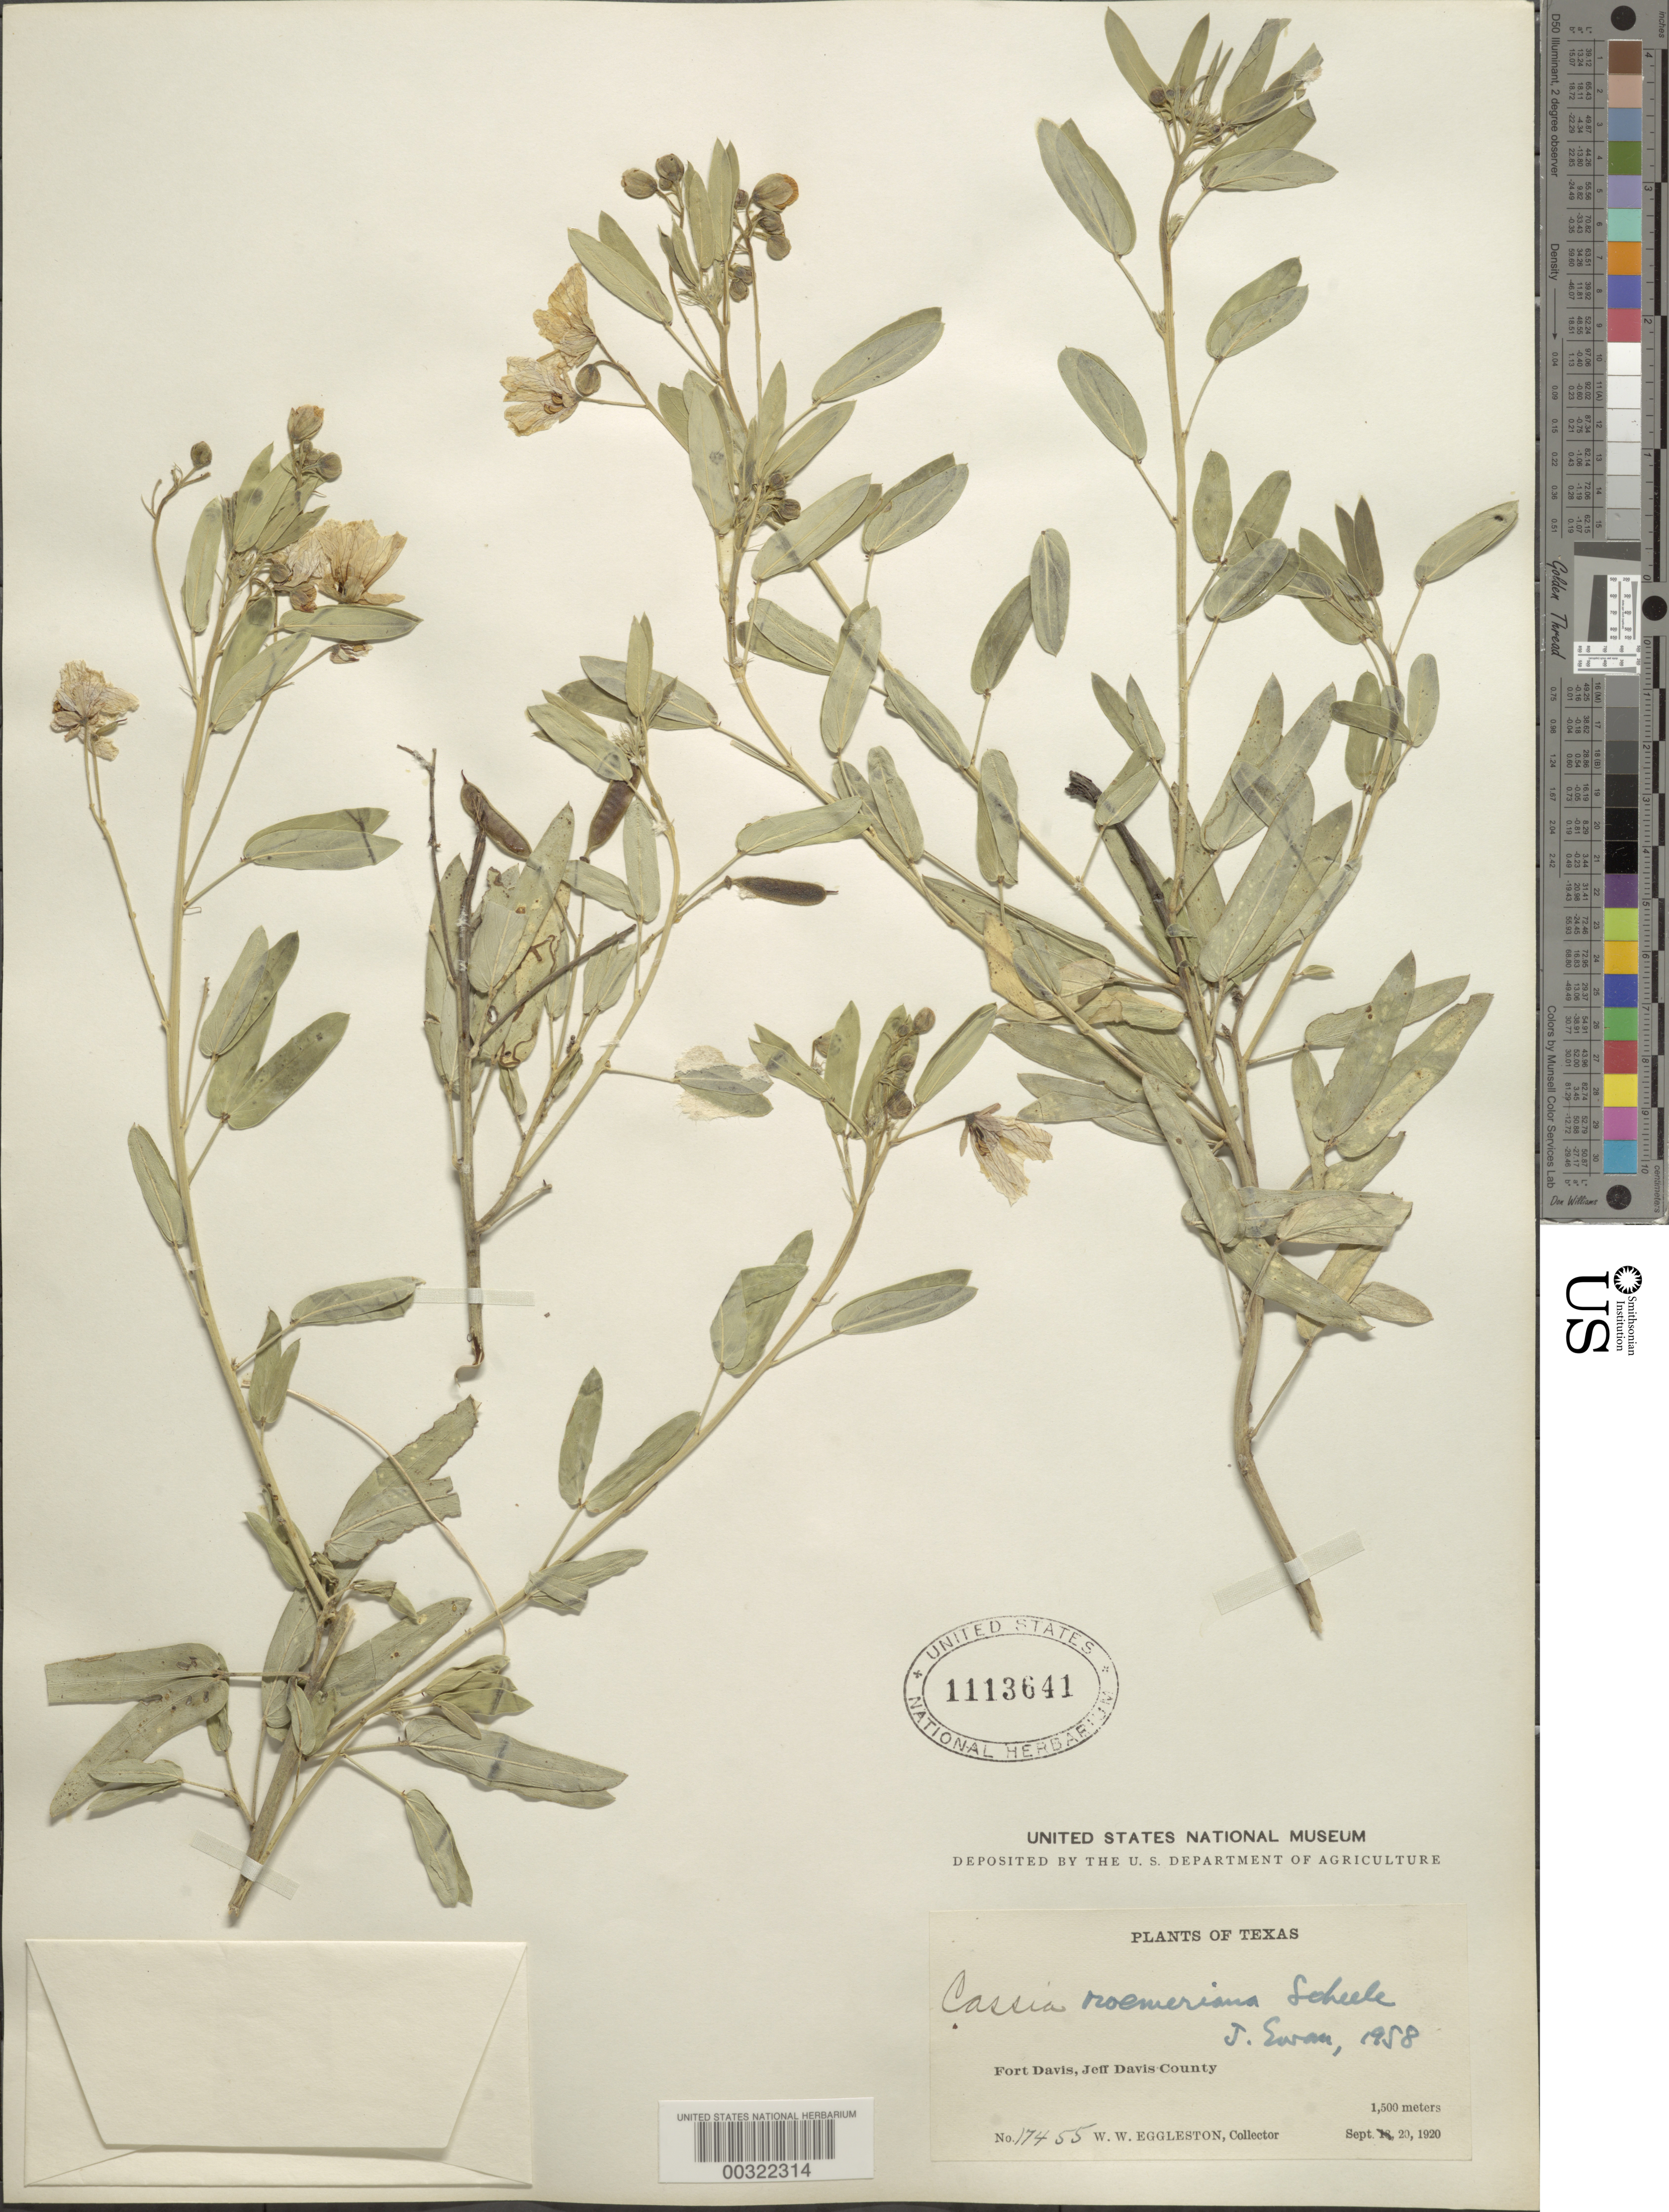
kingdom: Plantae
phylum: Tracheophyta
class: Magnoliopsida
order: Fabales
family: Fabaceae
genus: Senna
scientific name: Senna roemeriana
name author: (Scheele) H.S. Irwin & Barneby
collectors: W. W. Eggleston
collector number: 17455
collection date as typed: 20 Sep 1920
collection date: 1920-09-20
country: United States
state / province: Texas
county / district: Jeff Davis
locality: Fort davis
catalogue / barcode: US 1113641